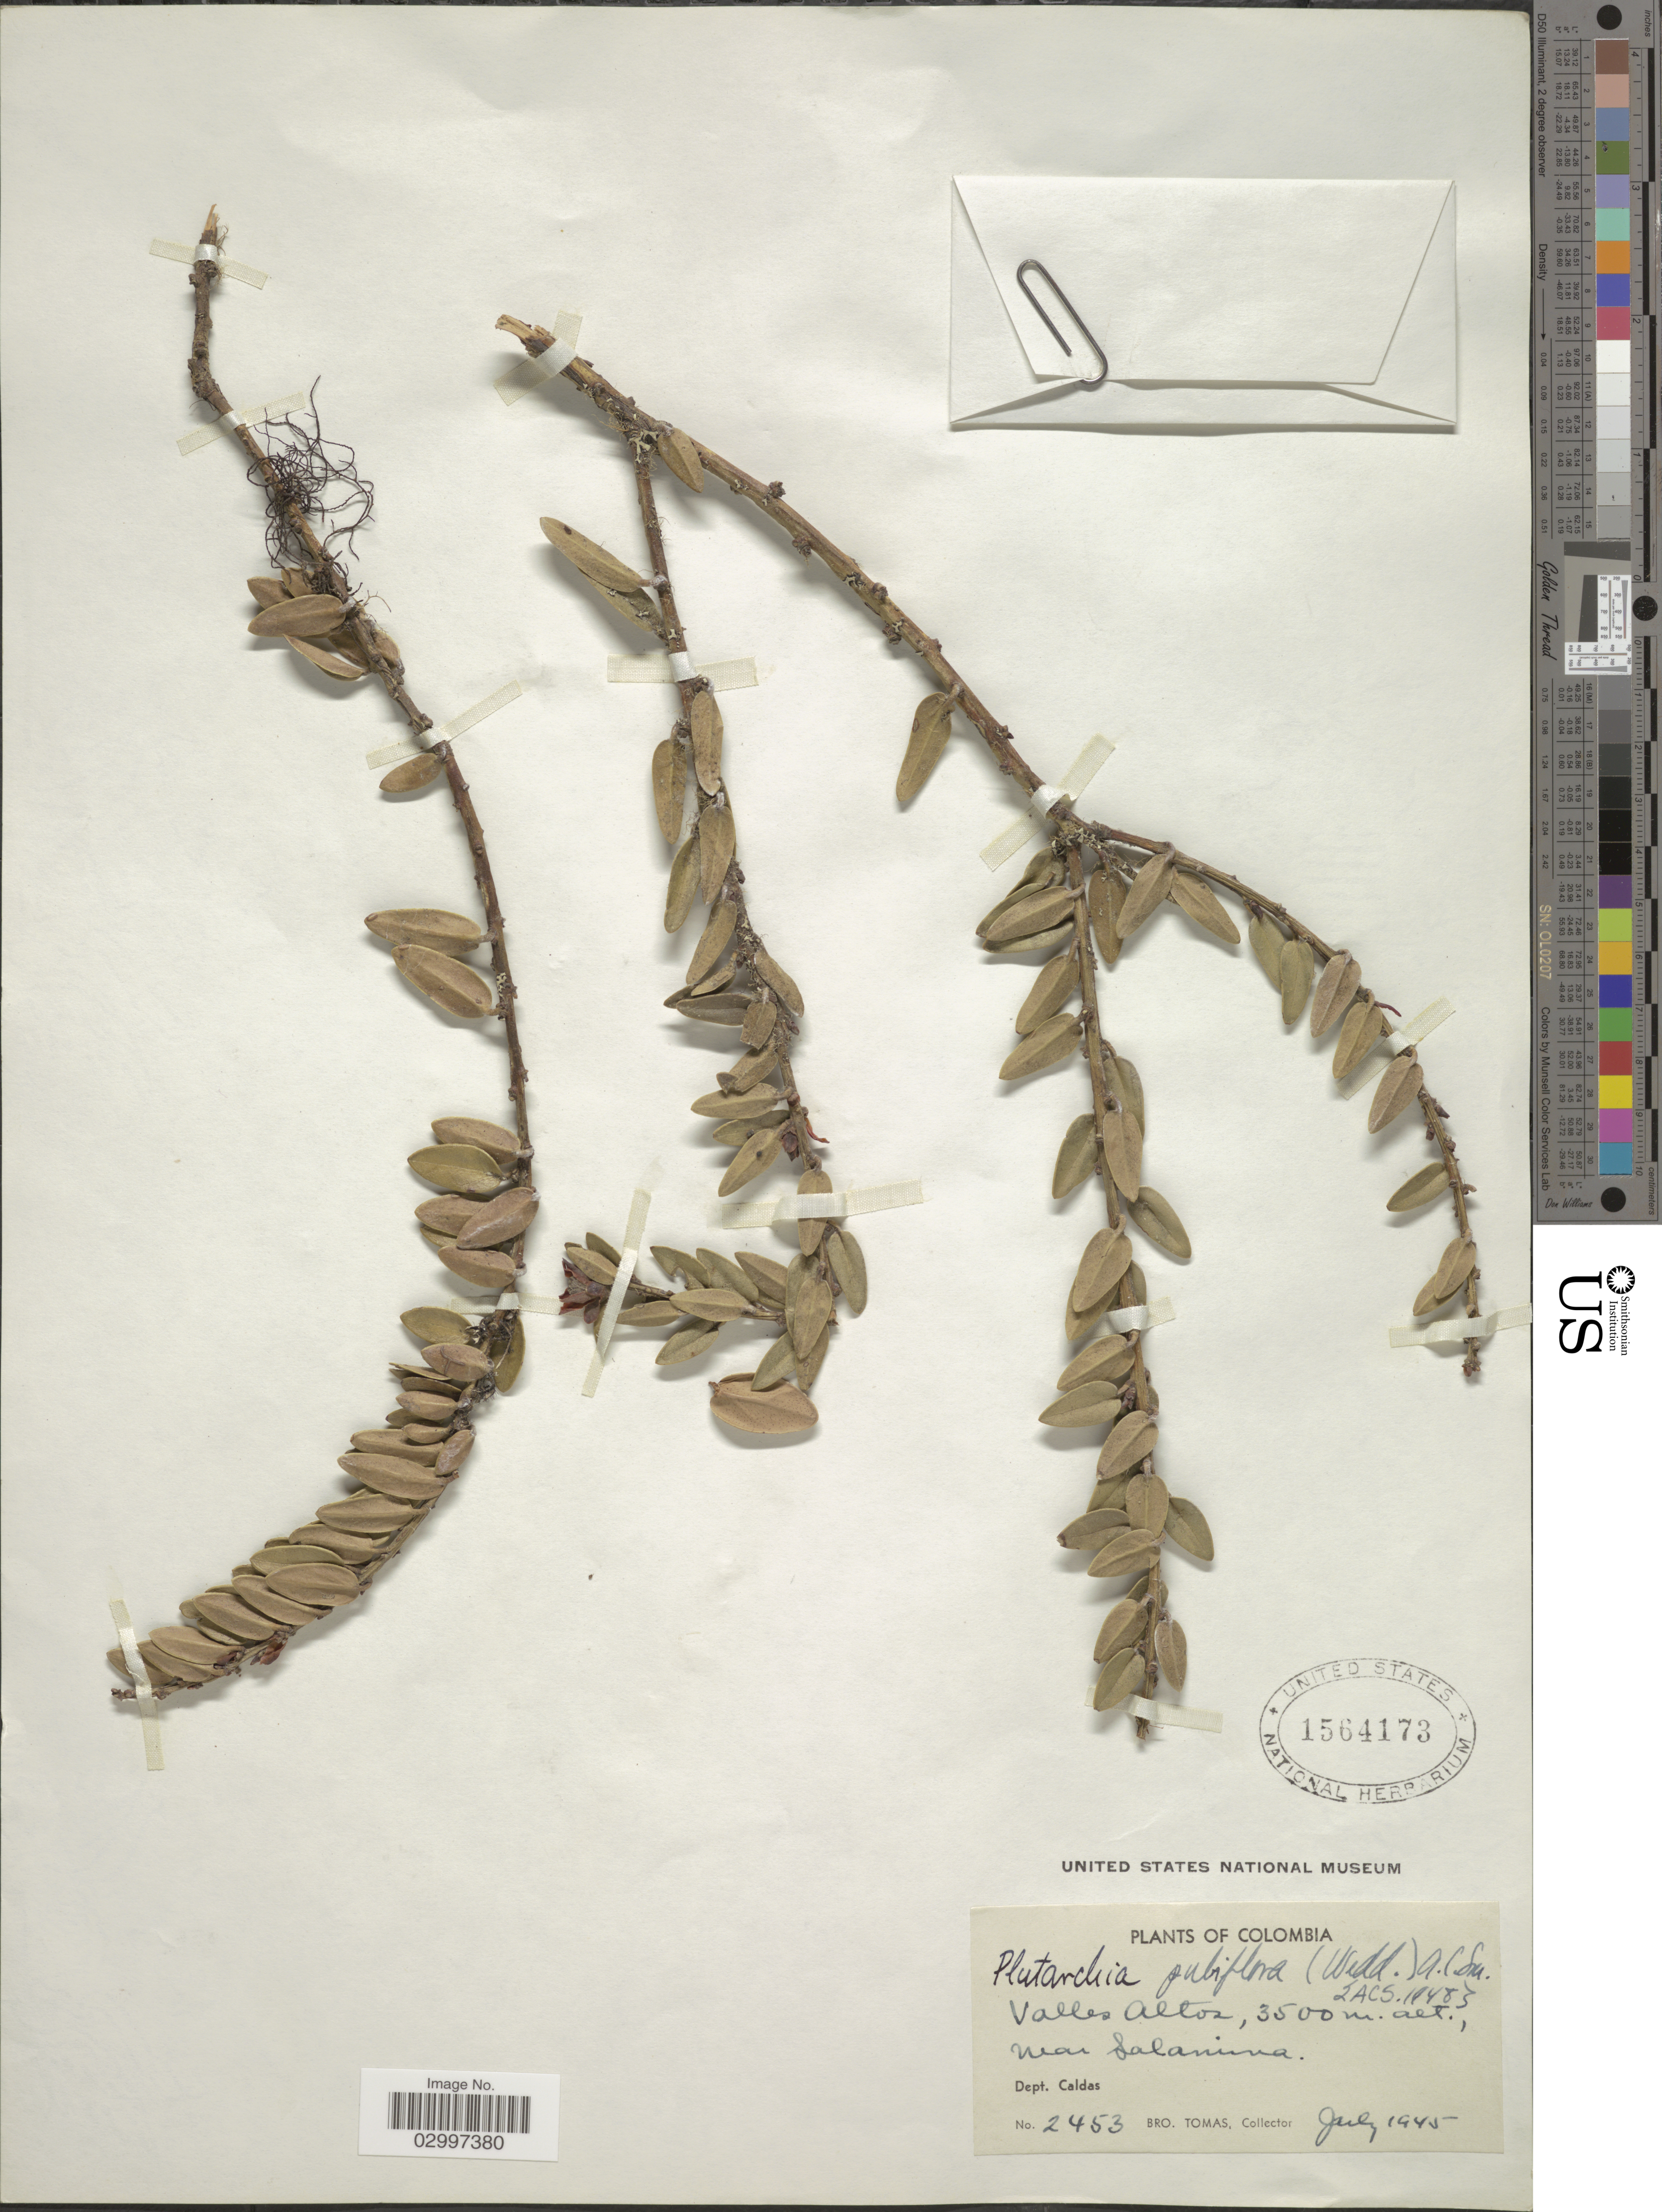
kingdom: Plantae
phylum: Tracheophyta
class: Magnoliopsida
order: Ericales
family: Ericaceae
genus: Plutarchia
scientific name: Plutarchia pubiflora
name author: (Wedd.) A.C. Sm.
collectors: B. Tomas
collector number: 2453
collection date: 1945-07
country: Colombia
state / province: Caldas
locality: Valles Altos, near Salamina, Dept. Caldas.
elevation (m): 3500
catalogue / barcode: US 1564173